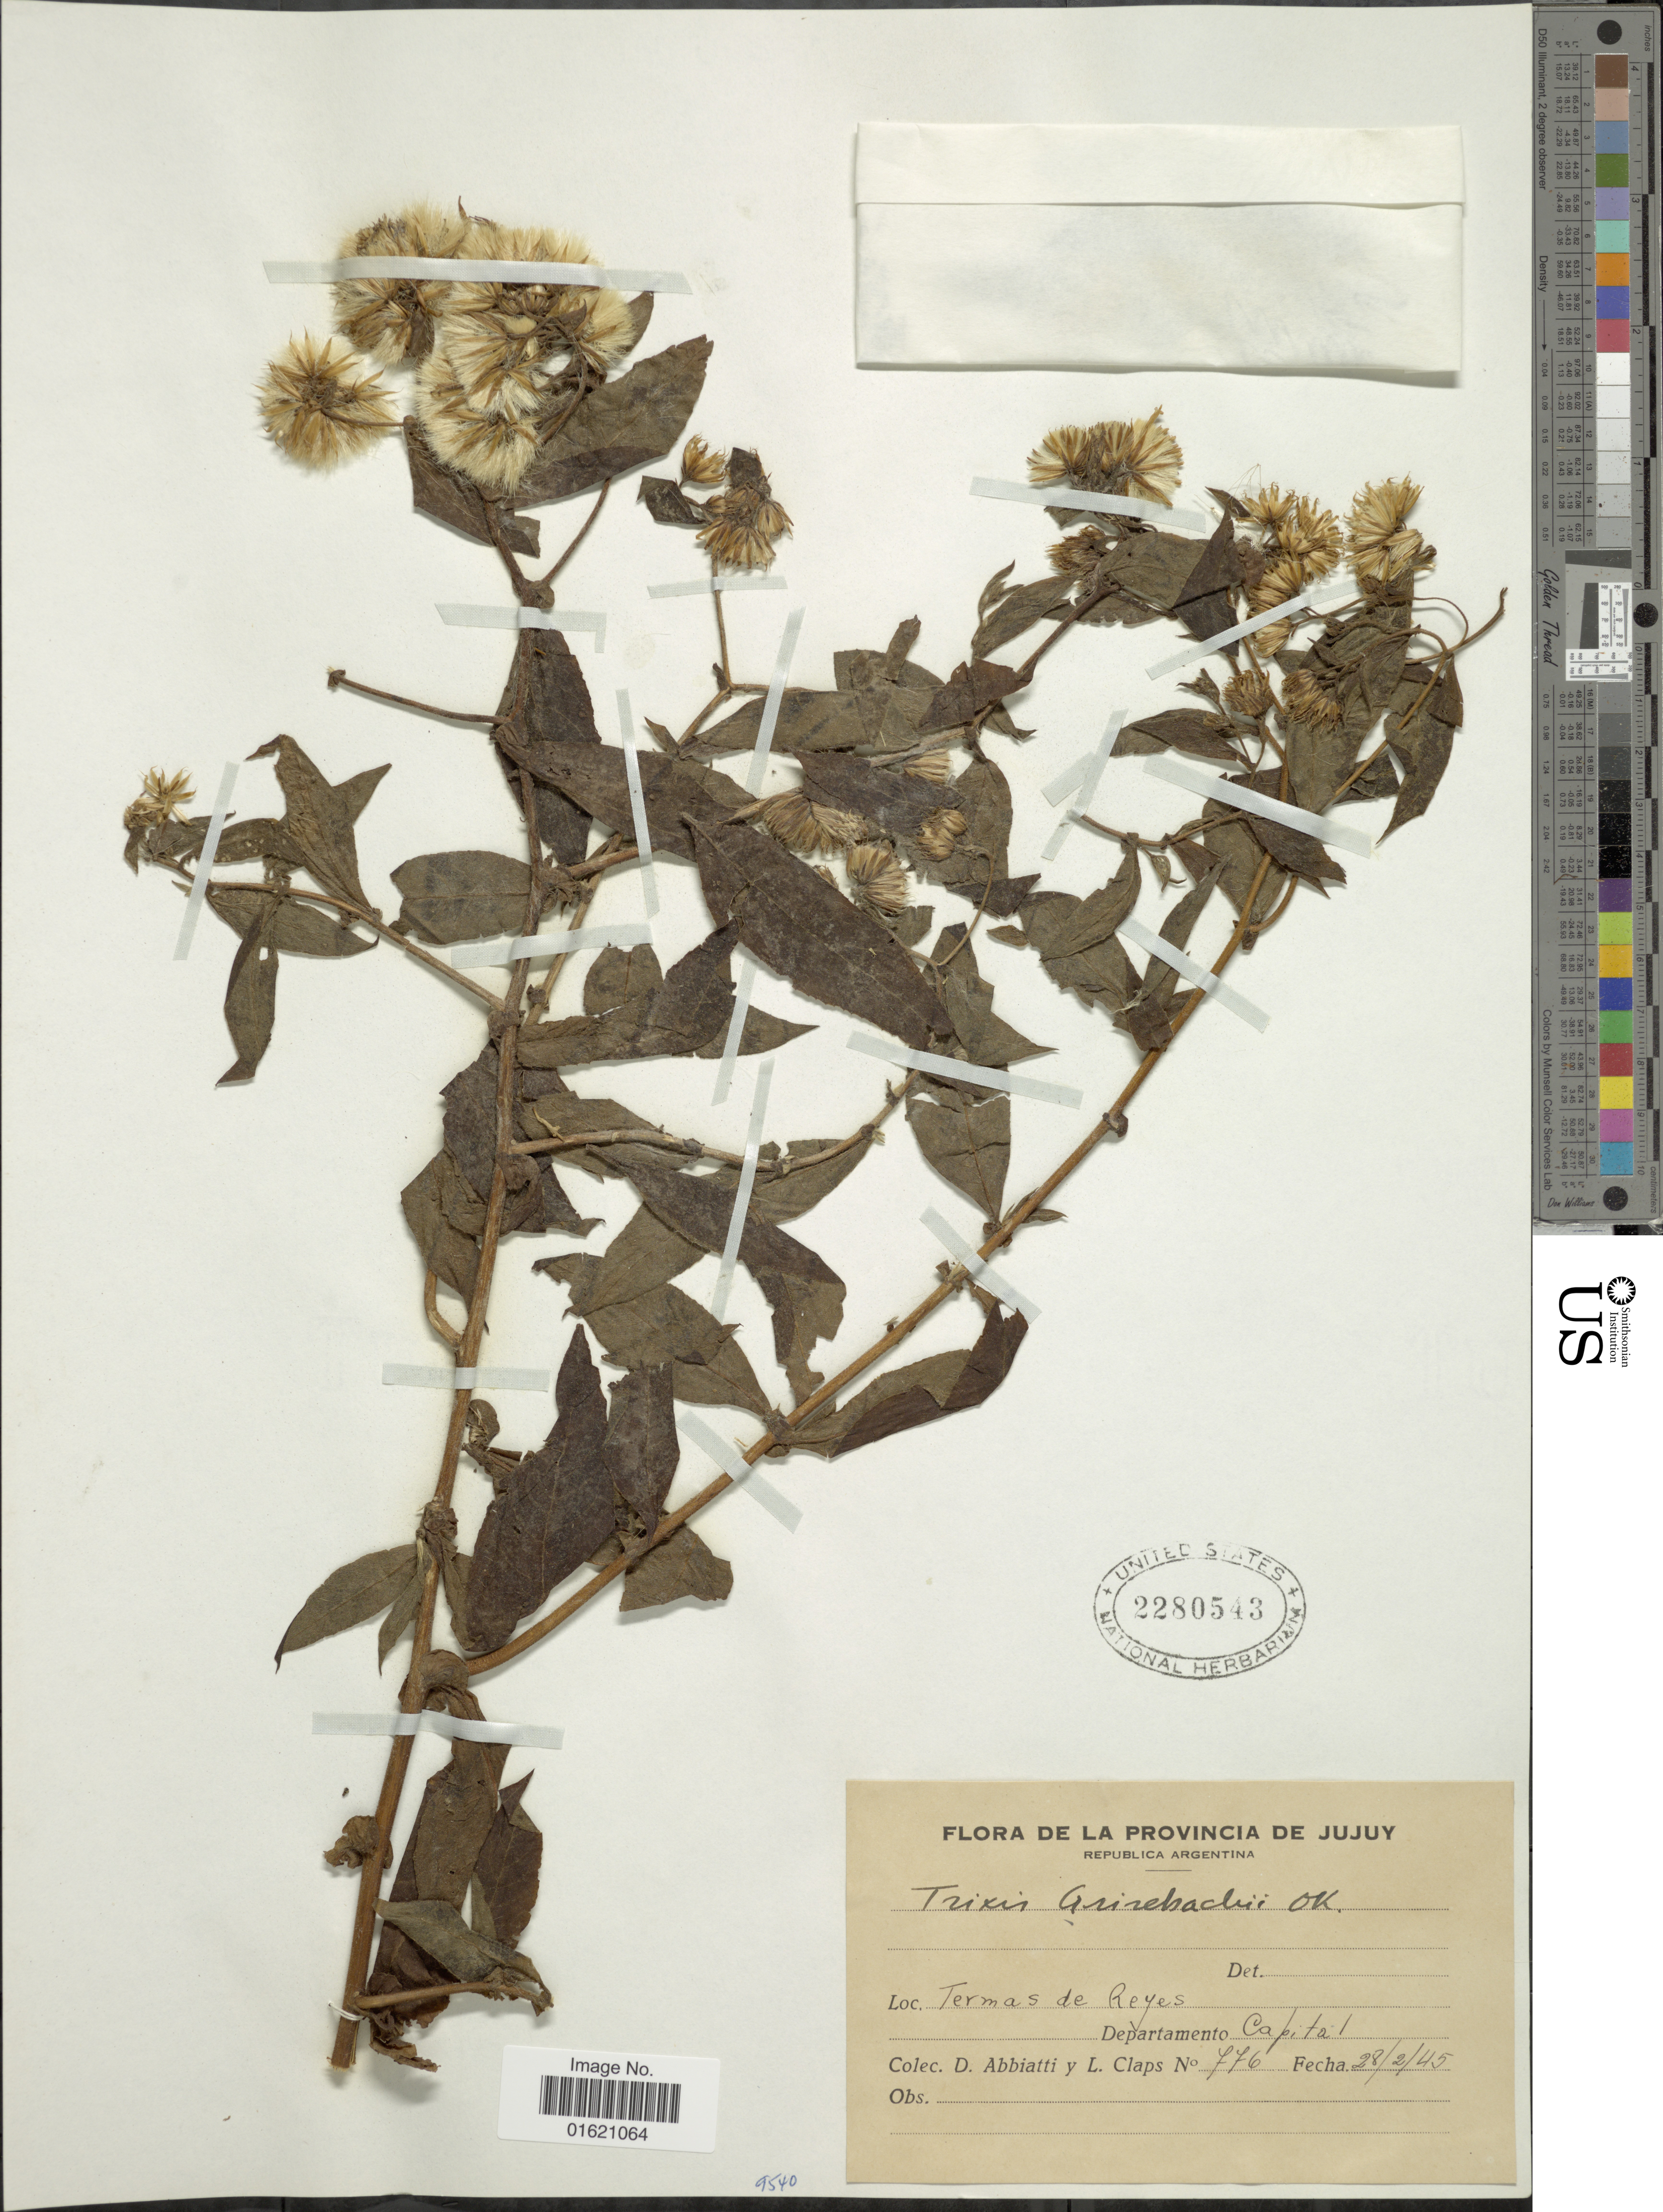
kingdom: Plantae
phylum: Tracheophyta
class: Magnoliopsida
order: Asterales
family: Asteraceae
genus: Trixis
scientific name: Trixis grisebachii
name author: Kuntze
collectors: D. Abbiatti & L. Claps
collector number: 776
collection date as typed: Transcribed d/m/y: 28/2/45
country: Argentina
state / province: Jujuy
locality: Termas de Reyes, Departamento Capital